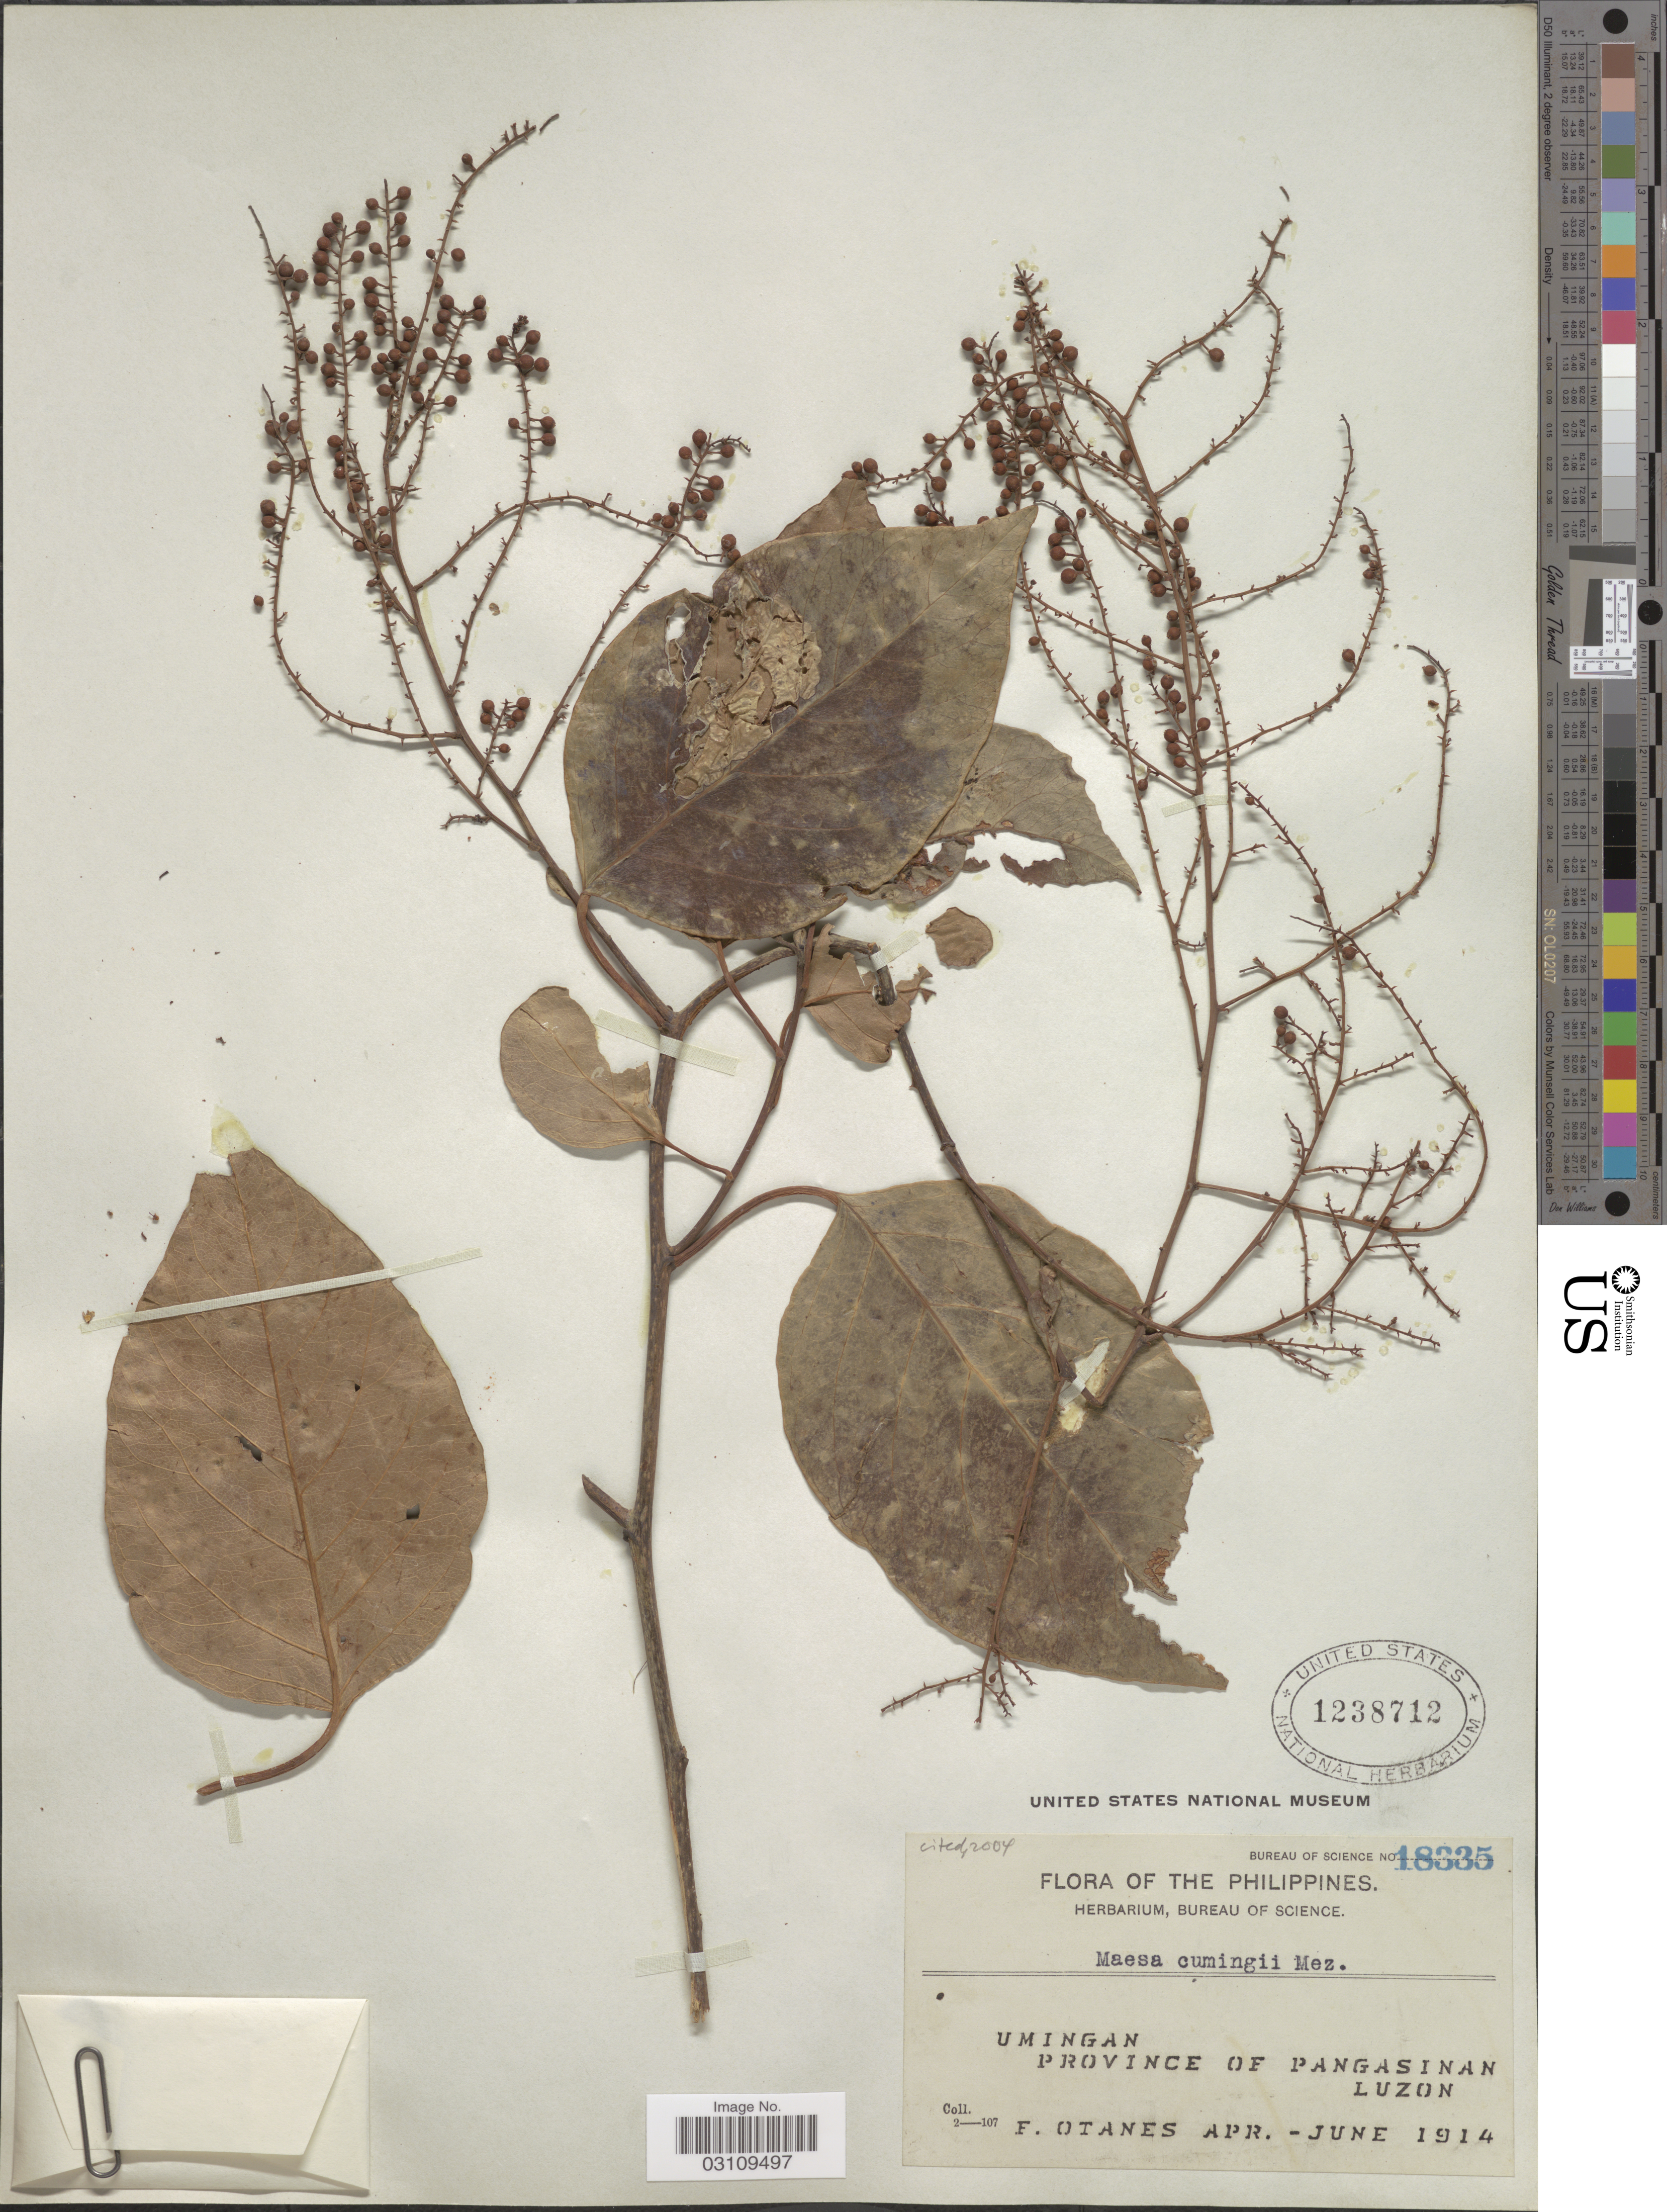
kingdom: Plantae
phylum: Tracheophyta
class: Magnoliopsida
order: Ericales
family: Primulaceae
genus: Maesa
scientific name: Maesa cumingii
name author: Mez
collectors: F. Q. Otanes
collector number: Bureau of Science 18335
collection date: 1914-04/1914-06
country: Philippines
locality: Umingan, Province of Pangasinan, Luzon.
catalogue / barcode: US 1238712